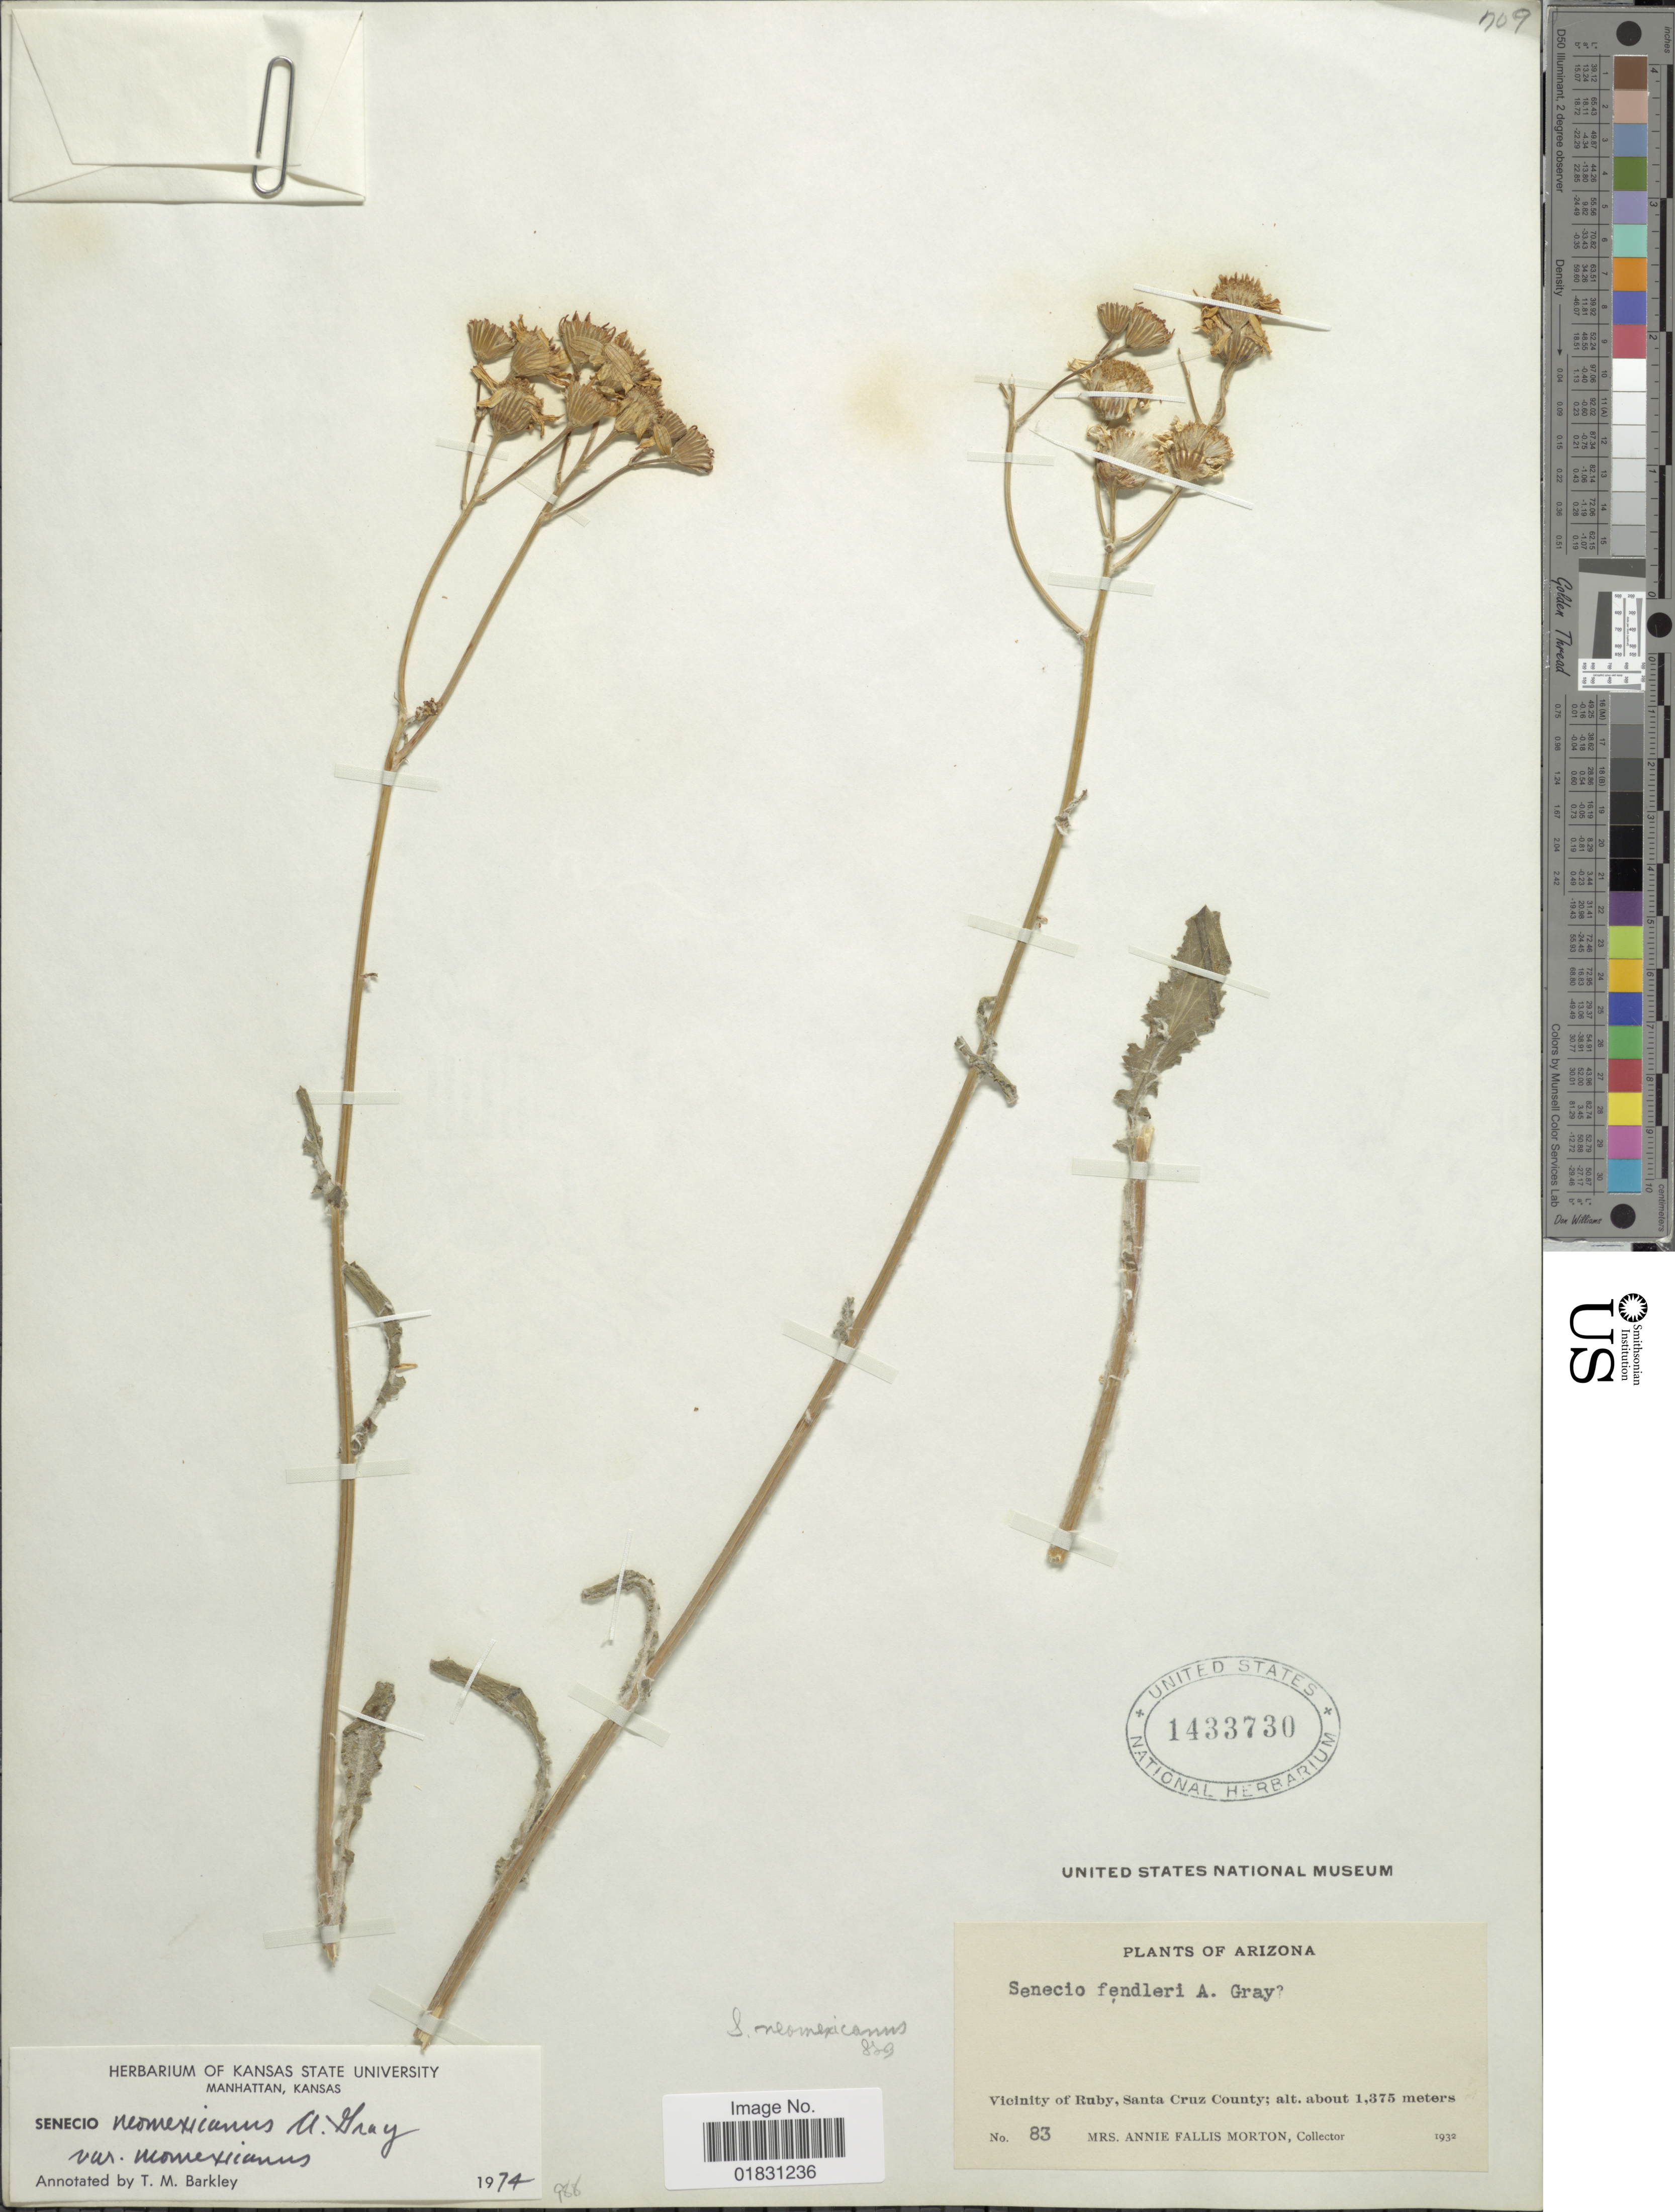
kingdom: Plantae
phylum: Tracheophyta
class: Magnoliopsida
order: Asterales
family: Asteraceae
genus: Packera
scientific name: Packera neomexicana var. neomexicana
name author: (A. Gray) W.A. Weber & Á. Löve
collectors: A. F. Morton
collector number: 83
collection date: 1932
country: United States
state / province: Arizona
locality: Vicinity of Ruby, Santa Cruz County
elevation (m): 1375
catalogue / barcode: US 1433730